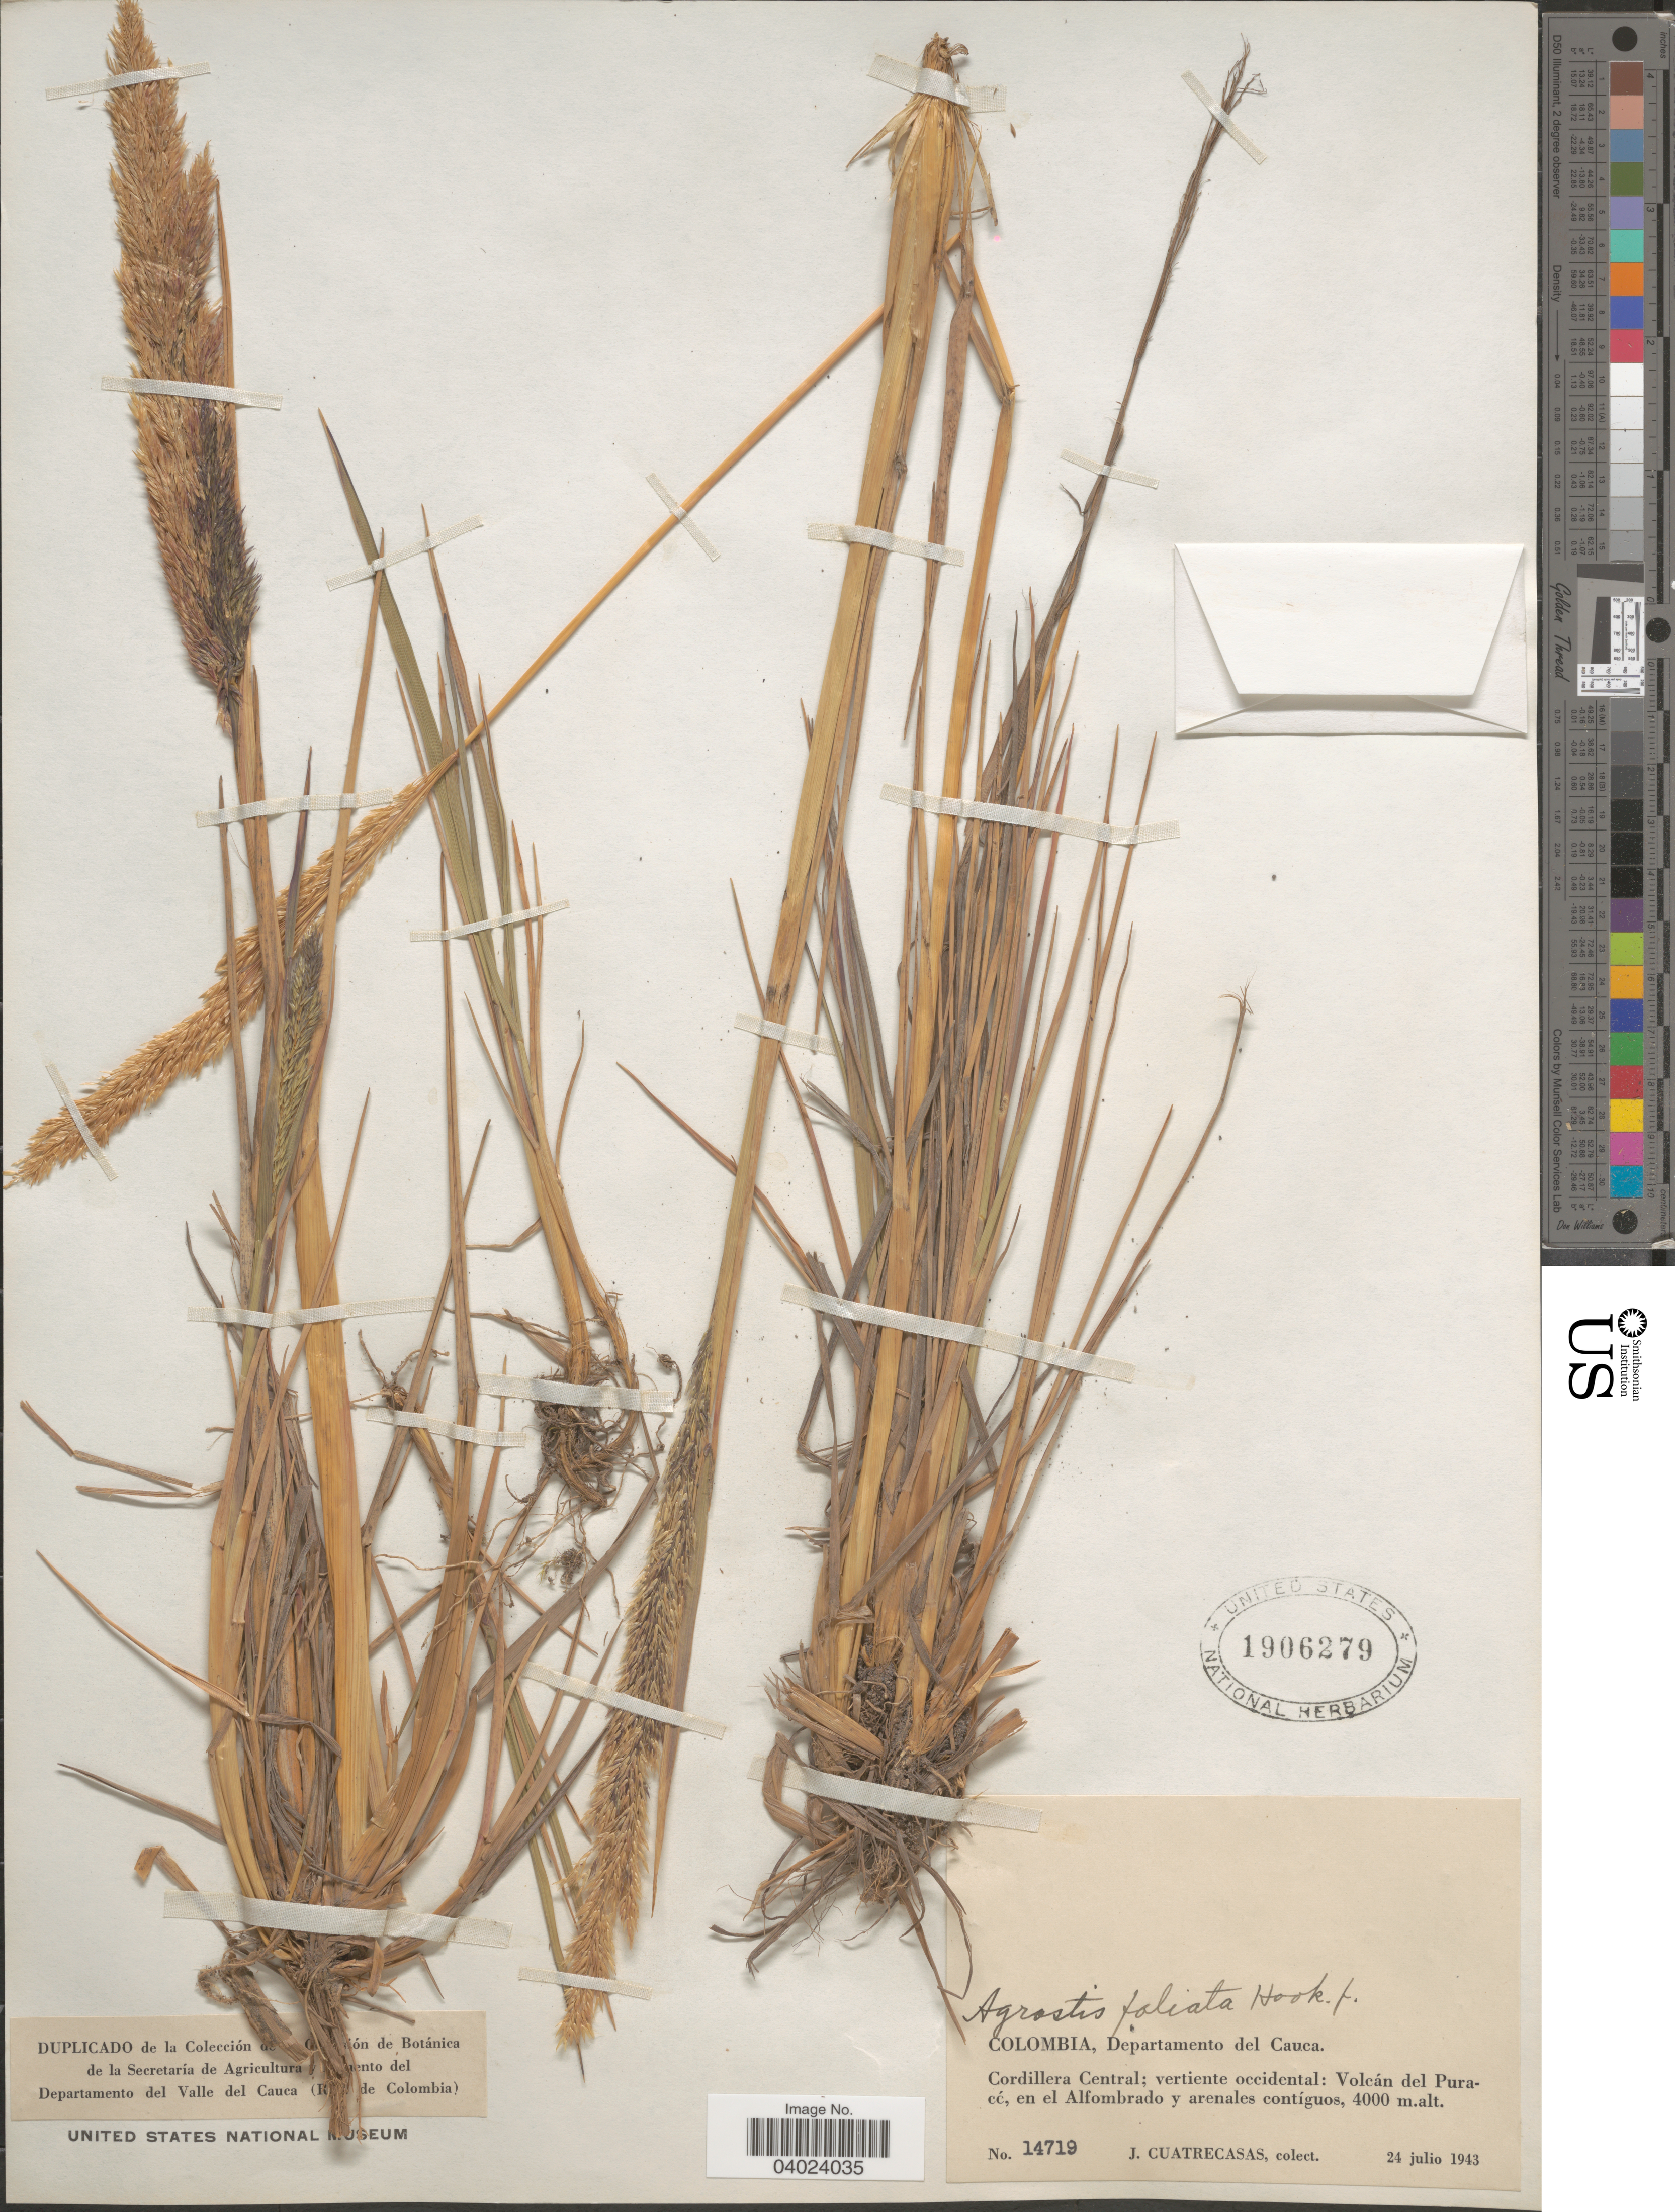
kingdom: Plantae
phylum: Tracheophyta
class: Liliopsida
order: Poales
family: Poaceae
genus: Agrostis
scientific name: Agrostis foliata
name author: Hook. f.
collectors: J. Cuatrecasas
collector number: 14719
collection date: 1943-07-24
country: Colombia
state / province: Cauca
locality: Departamento del Cauca. Cordillera Central; vertiente occidental: Volcán del Puracé, en el Alfombrado y arenales contíguos.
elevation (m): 4000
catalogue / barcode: US 1906279